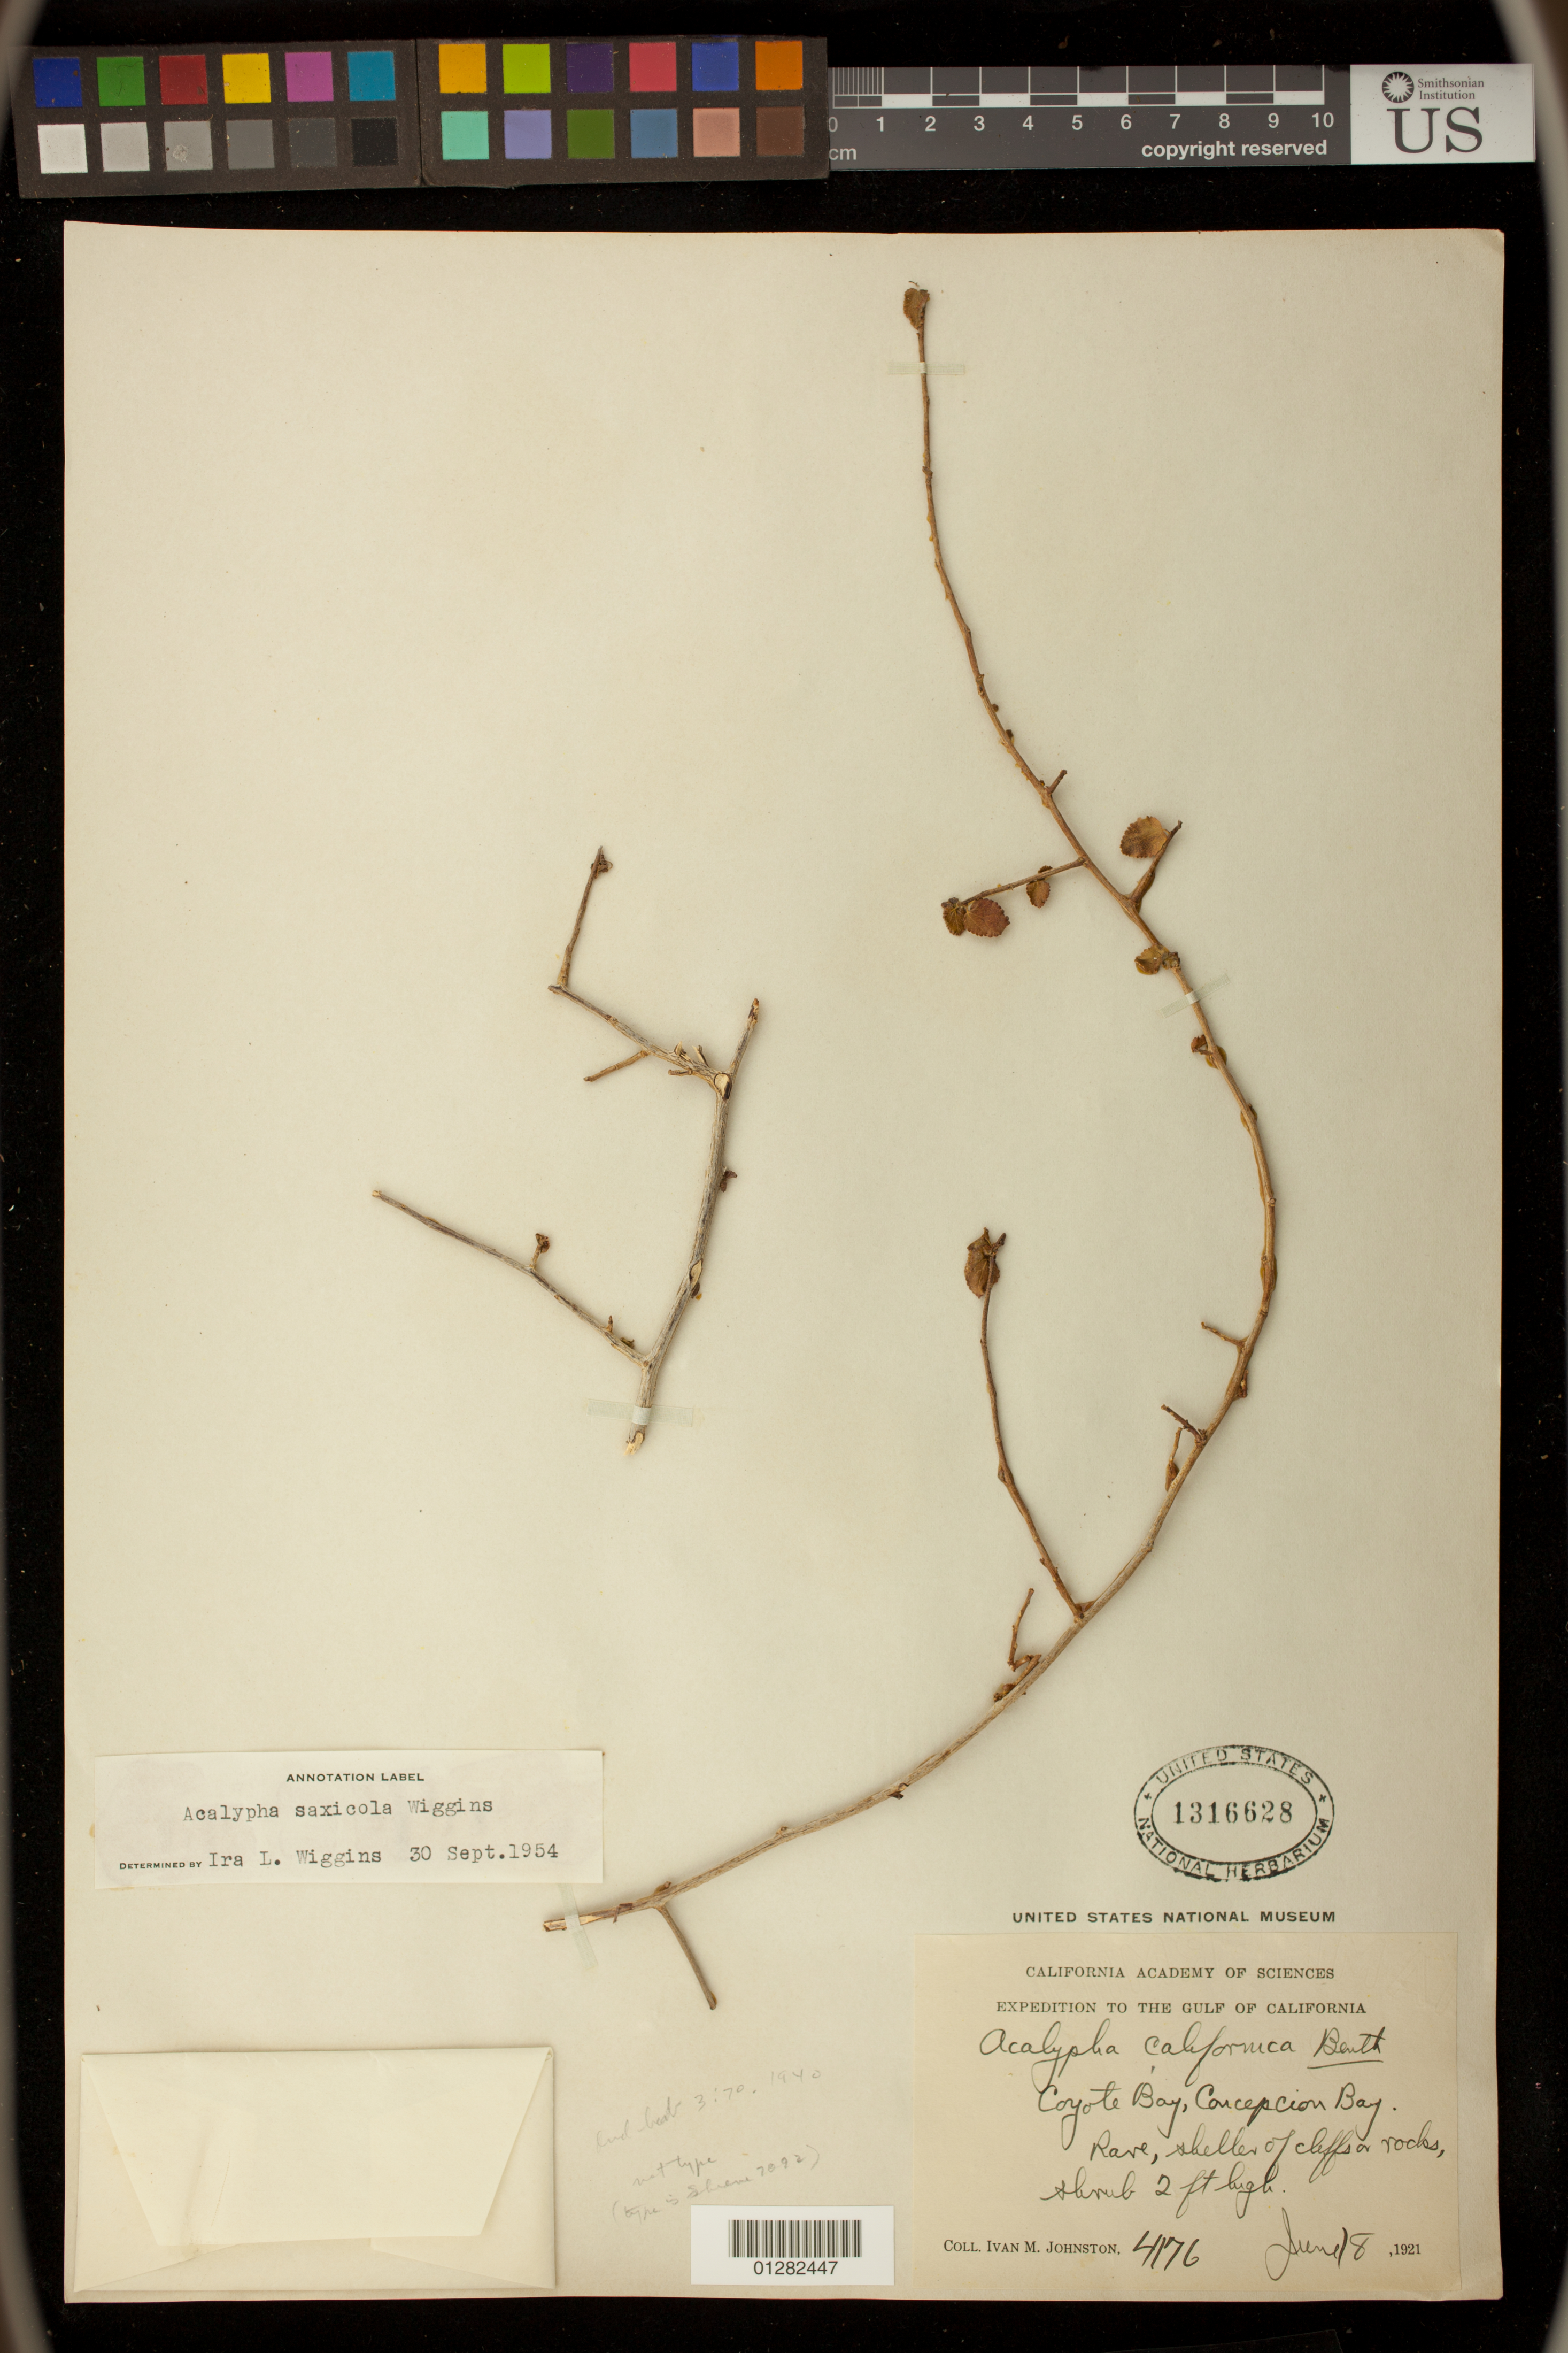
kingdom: Plantae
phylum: Tracheophyta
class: Magnoliopsida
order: Malpighiales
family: Euphorbiaceae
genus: Acalypha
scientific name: Acalypha saxicola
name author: Wiggins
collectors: E. Palmer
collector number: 4176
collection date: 1921-06-08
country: Mexico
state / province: Baja California Sur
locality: Coyote Bay, Concepcion Bay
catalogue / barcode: US 1316628